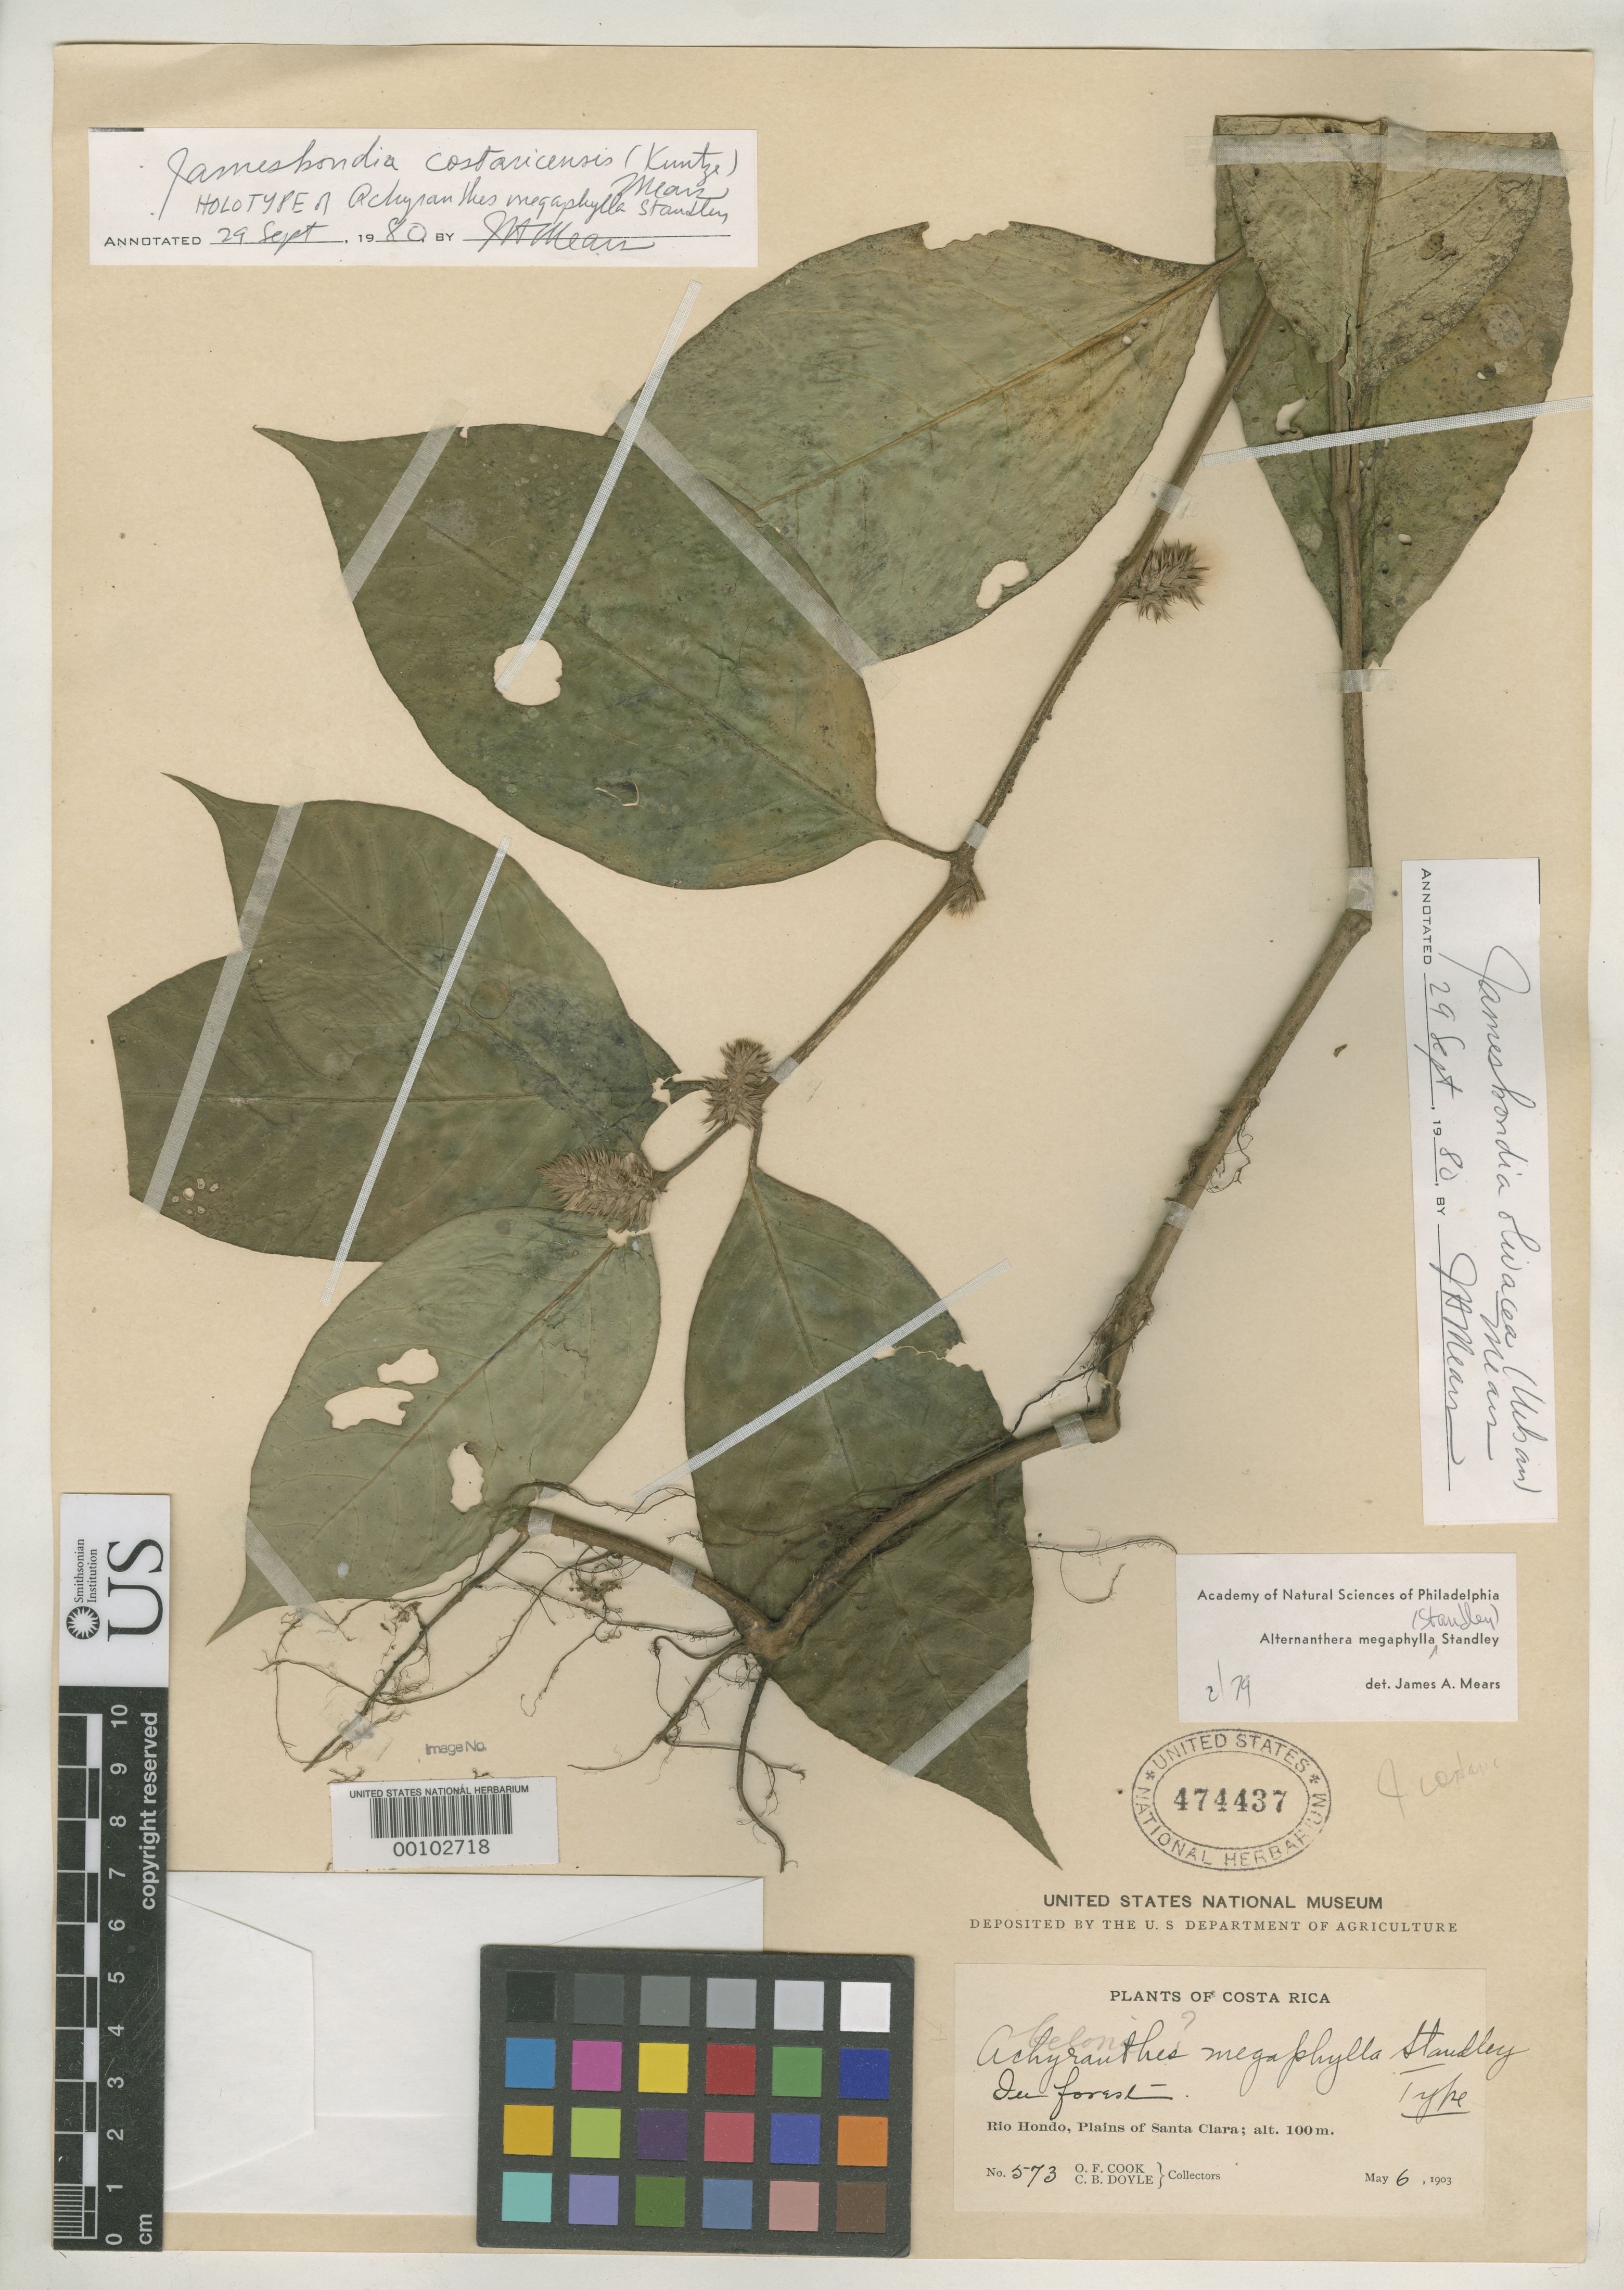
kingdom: Plantae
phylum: Tracheophyta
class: Magnoliopsida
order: Caryophyllales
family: Amaranthaceae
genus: Achyranthes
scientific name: Achyranthes megaphylla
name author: Standl.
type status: Holotype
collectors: O. F. Cook & C. Doyle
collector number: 573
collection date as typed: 06 May 1903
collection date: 1903-05-06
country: Cuba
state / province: Las Villas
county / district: Santa Clara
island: Greater Antilles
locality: Rio Hondo.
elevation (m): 100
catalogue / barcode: US 474437